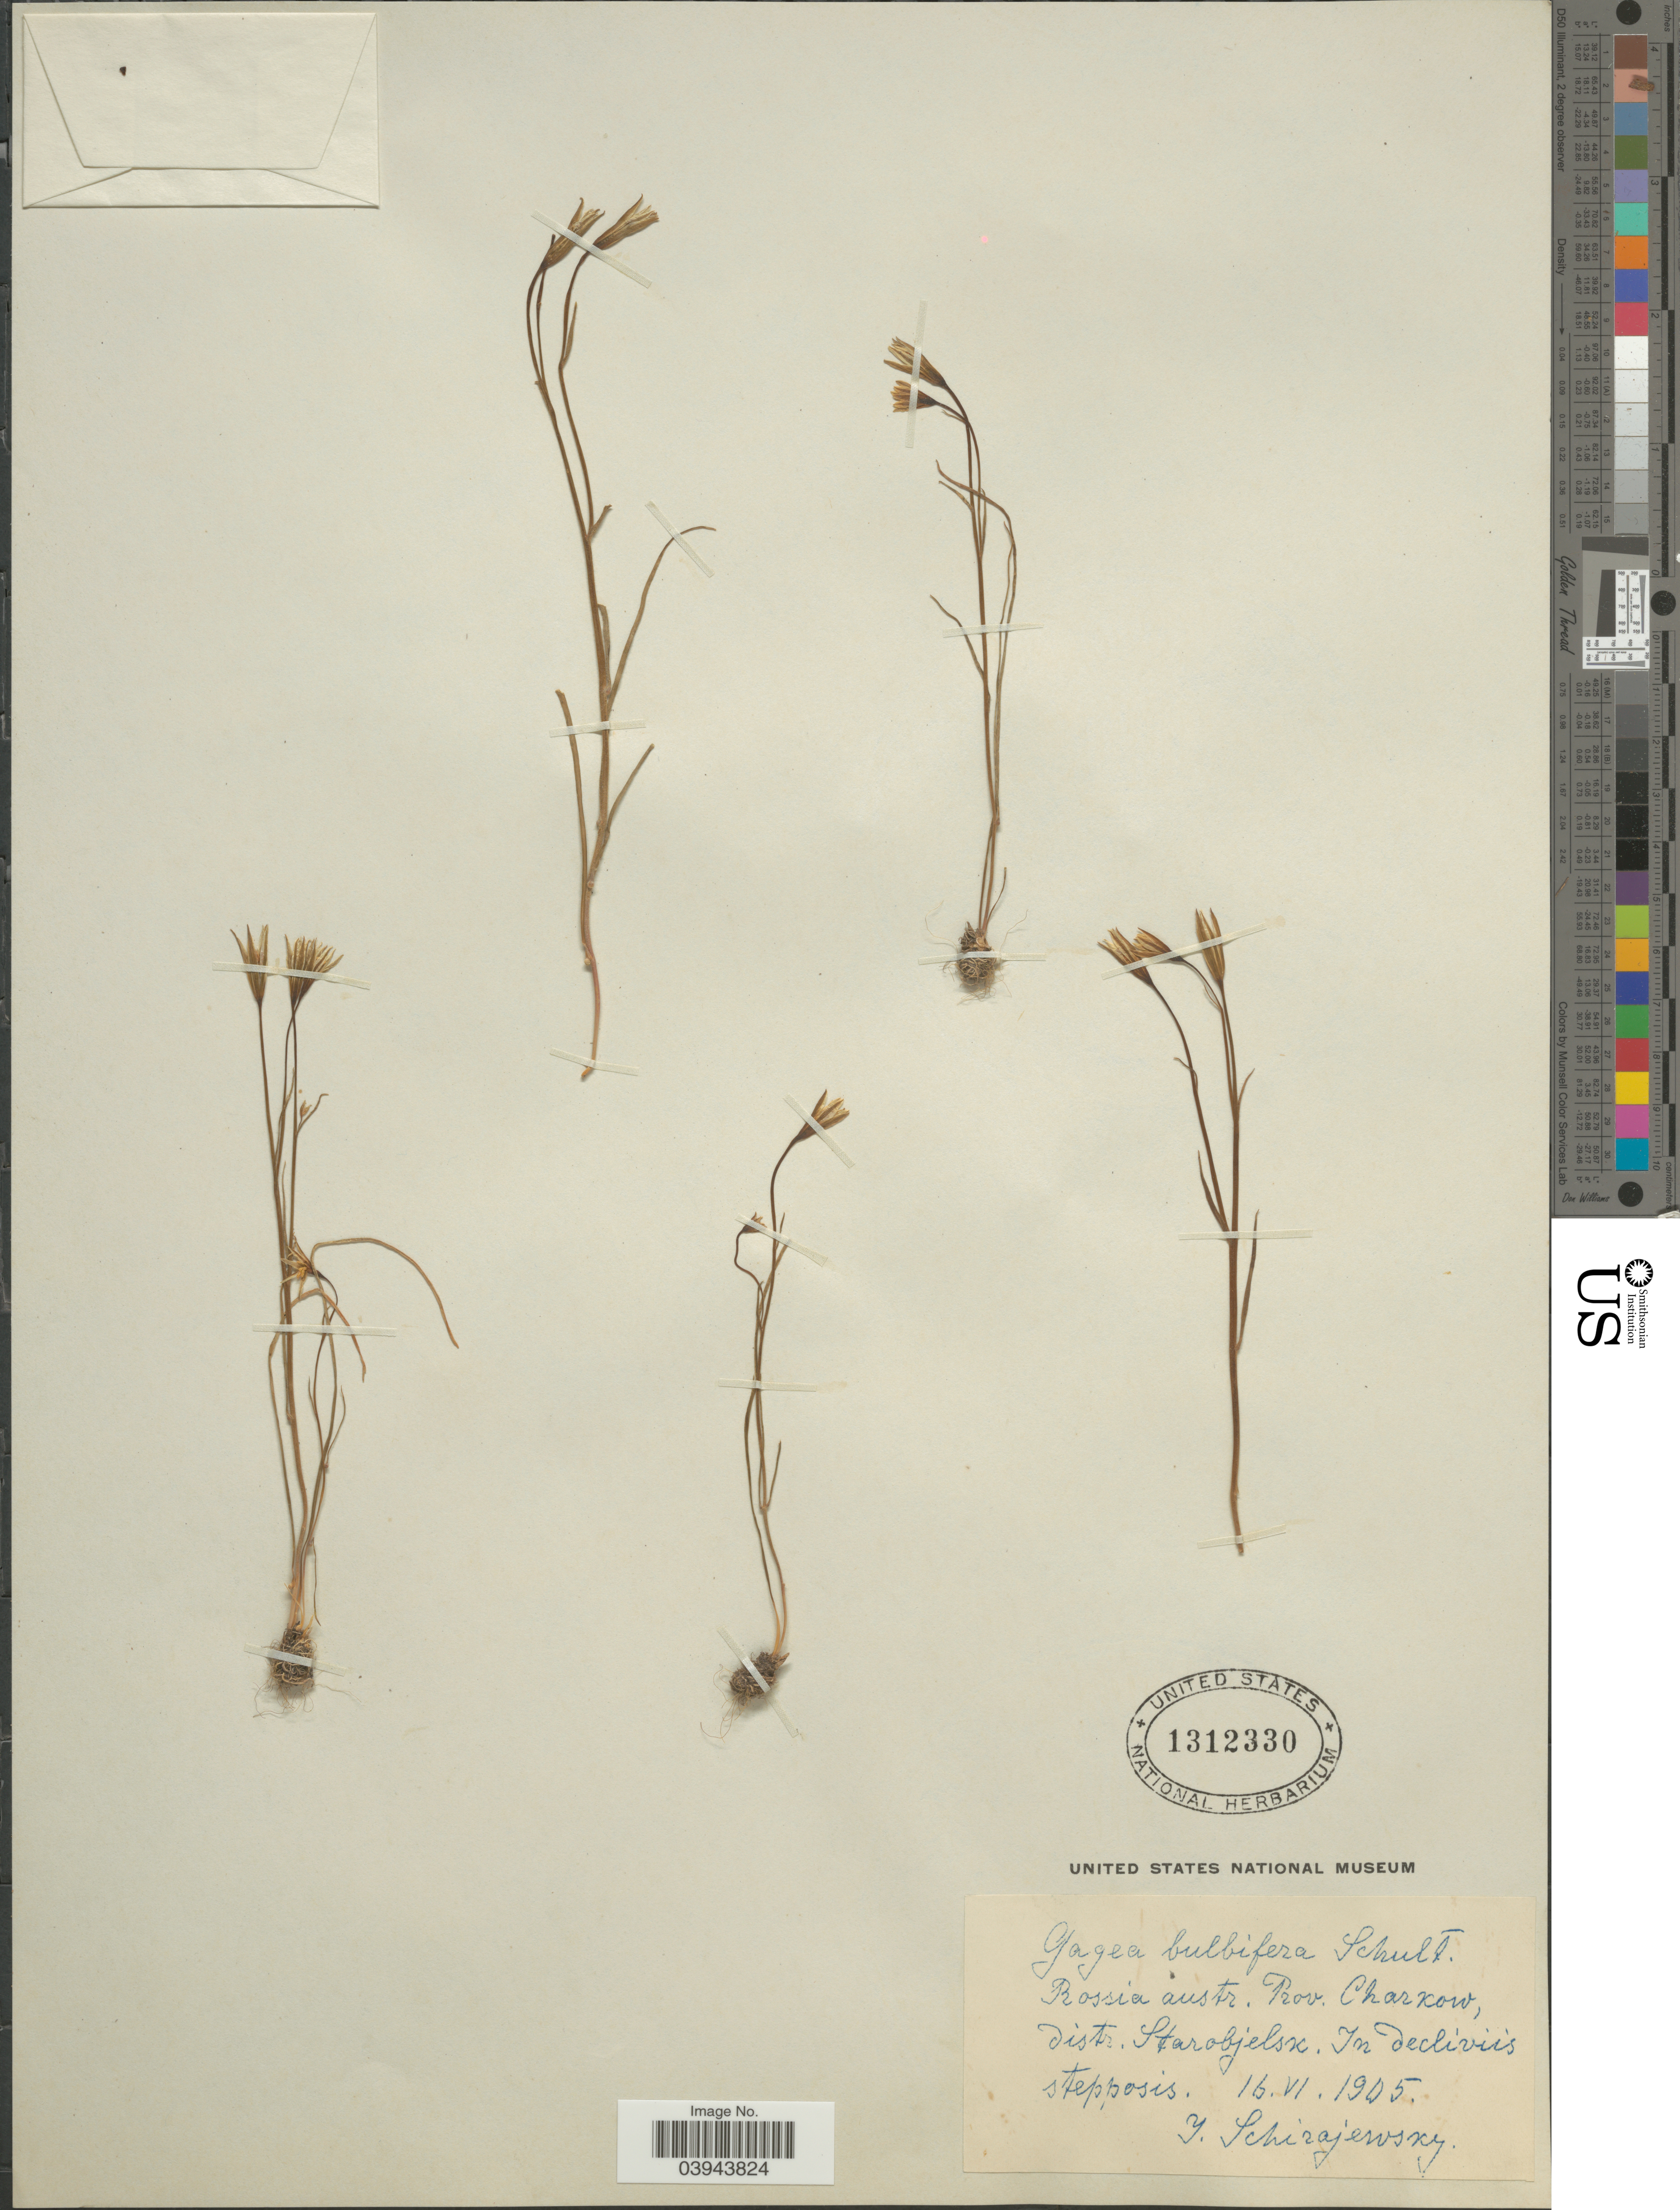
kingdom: Plantae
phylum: Tracheophyta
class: Liliopsida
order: Liliales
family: Liliaceae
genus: Gagea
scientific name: Gagea bulbifera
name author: (Pall.) Salisb.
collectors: I. Schirajewsky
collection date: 1905-06-16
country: Ukraine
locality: Rossia austr. Prov. Charkow, distr. Starobjelsk. In decliviis stepposis.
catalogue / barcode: US 1312330